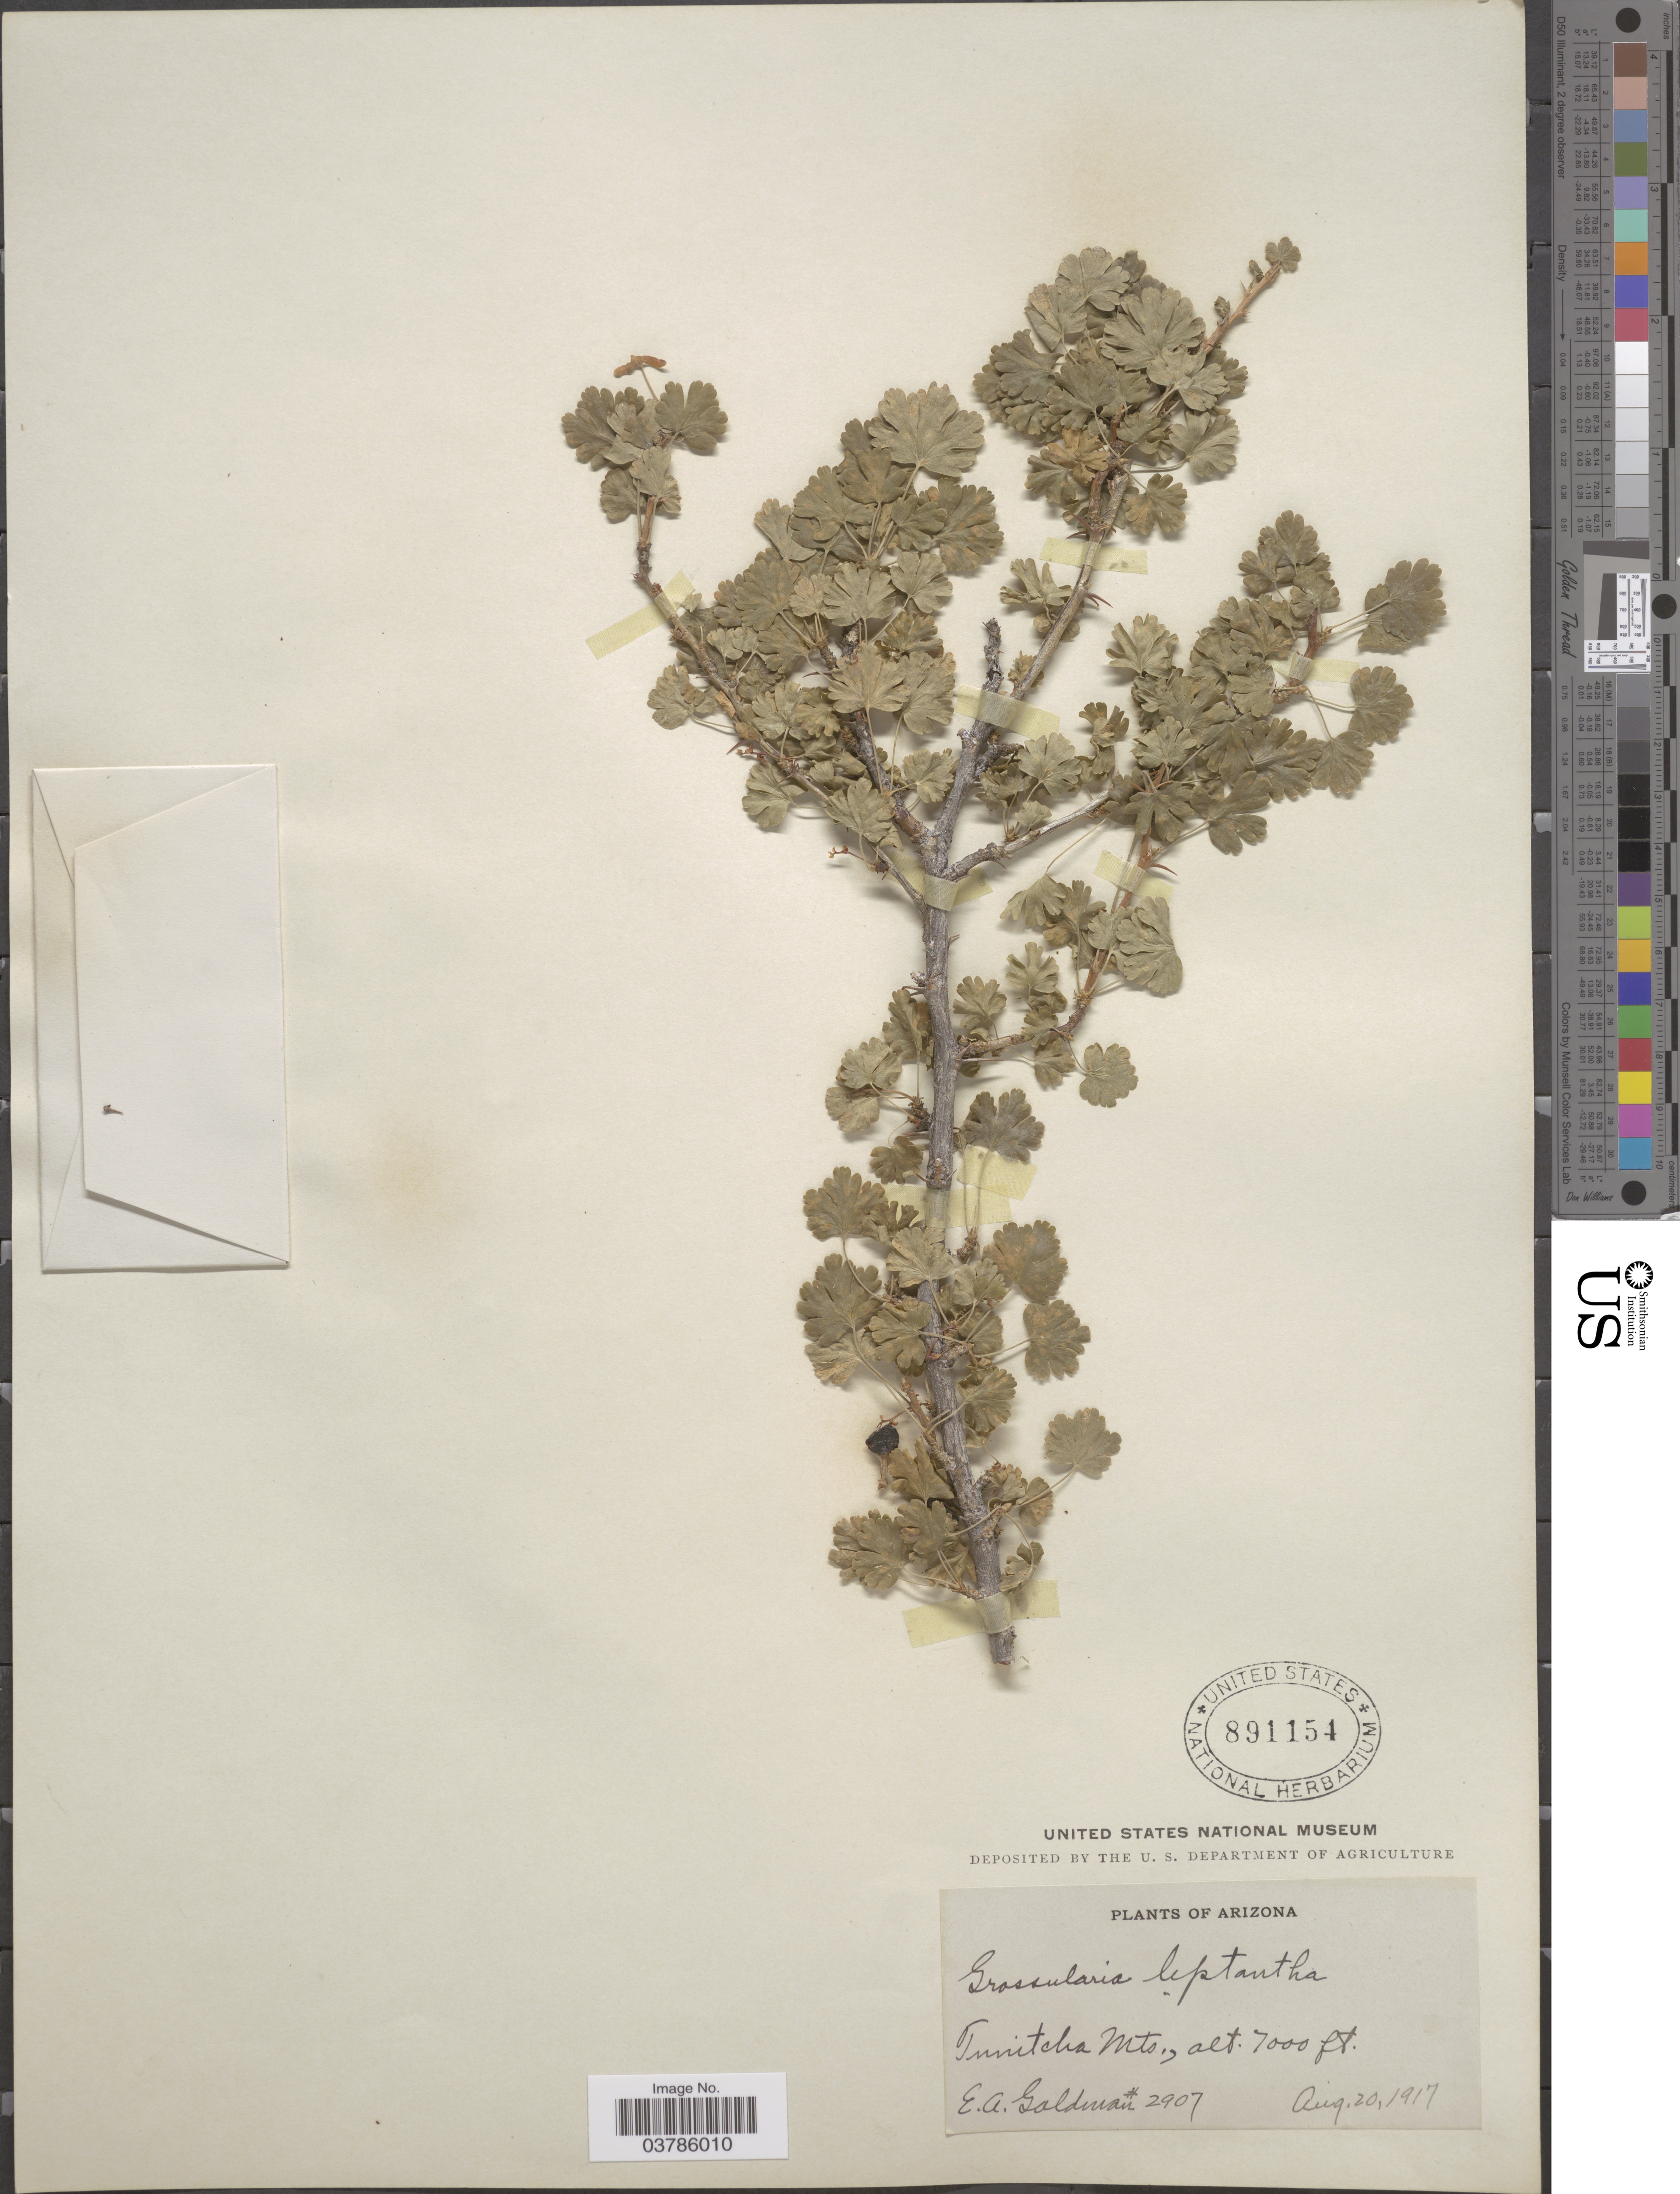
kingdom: Plantae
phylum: Tracheophyta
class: Magnoliopsida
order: Saxifragales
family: Grossulariaceae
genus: Ribes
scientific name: Ribes leptanthum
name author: A. Gray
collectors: E. A. Goldman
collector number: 2907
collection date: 1917-08-20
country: United States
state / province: Arizona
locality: Tunitcha Mts.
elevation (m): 2134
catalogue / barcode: US 891154